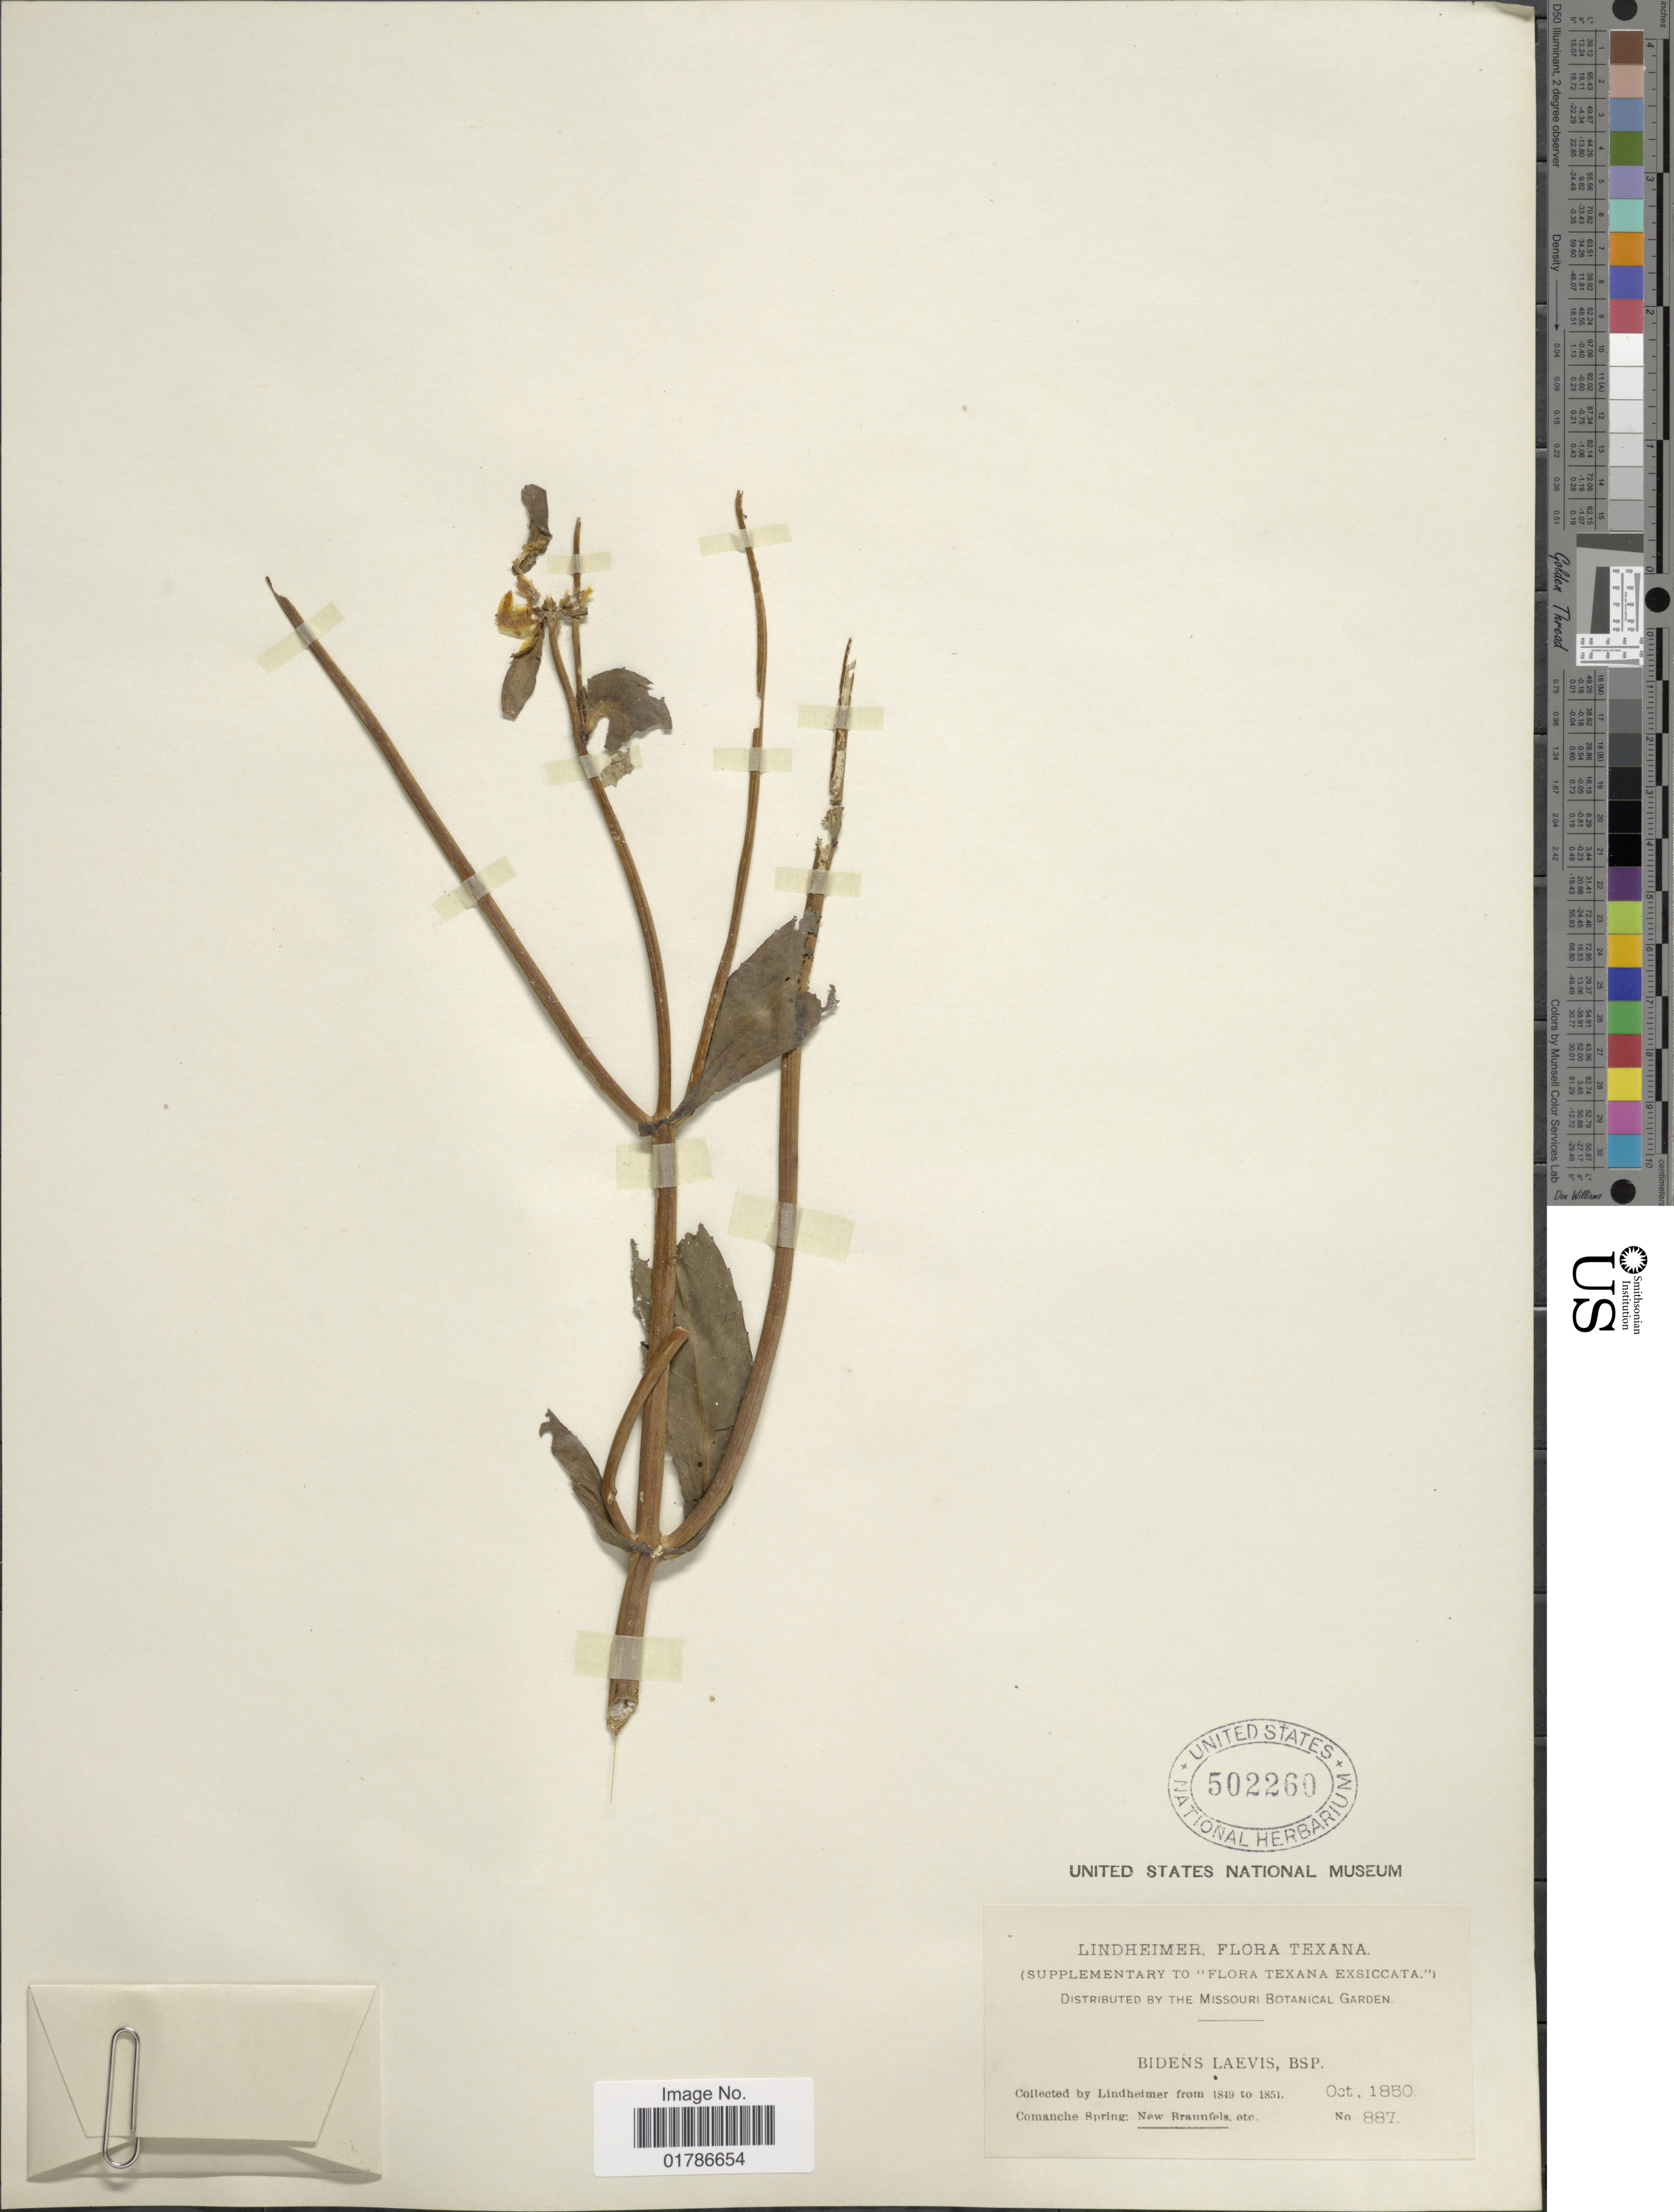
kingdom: Plantae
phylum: Tracheophyta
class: Magnoliopsida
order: Asterales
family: Asteraceae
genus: Bidens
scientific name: Bidens laevis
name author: (L.) Britton, Stearns & Poggenb.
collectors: -. Lindheimer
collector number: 887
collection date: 1850-10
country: United States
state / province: Texas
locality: Texana, Comanche Spring: New Braunfels, etc.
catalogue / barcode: US 502260